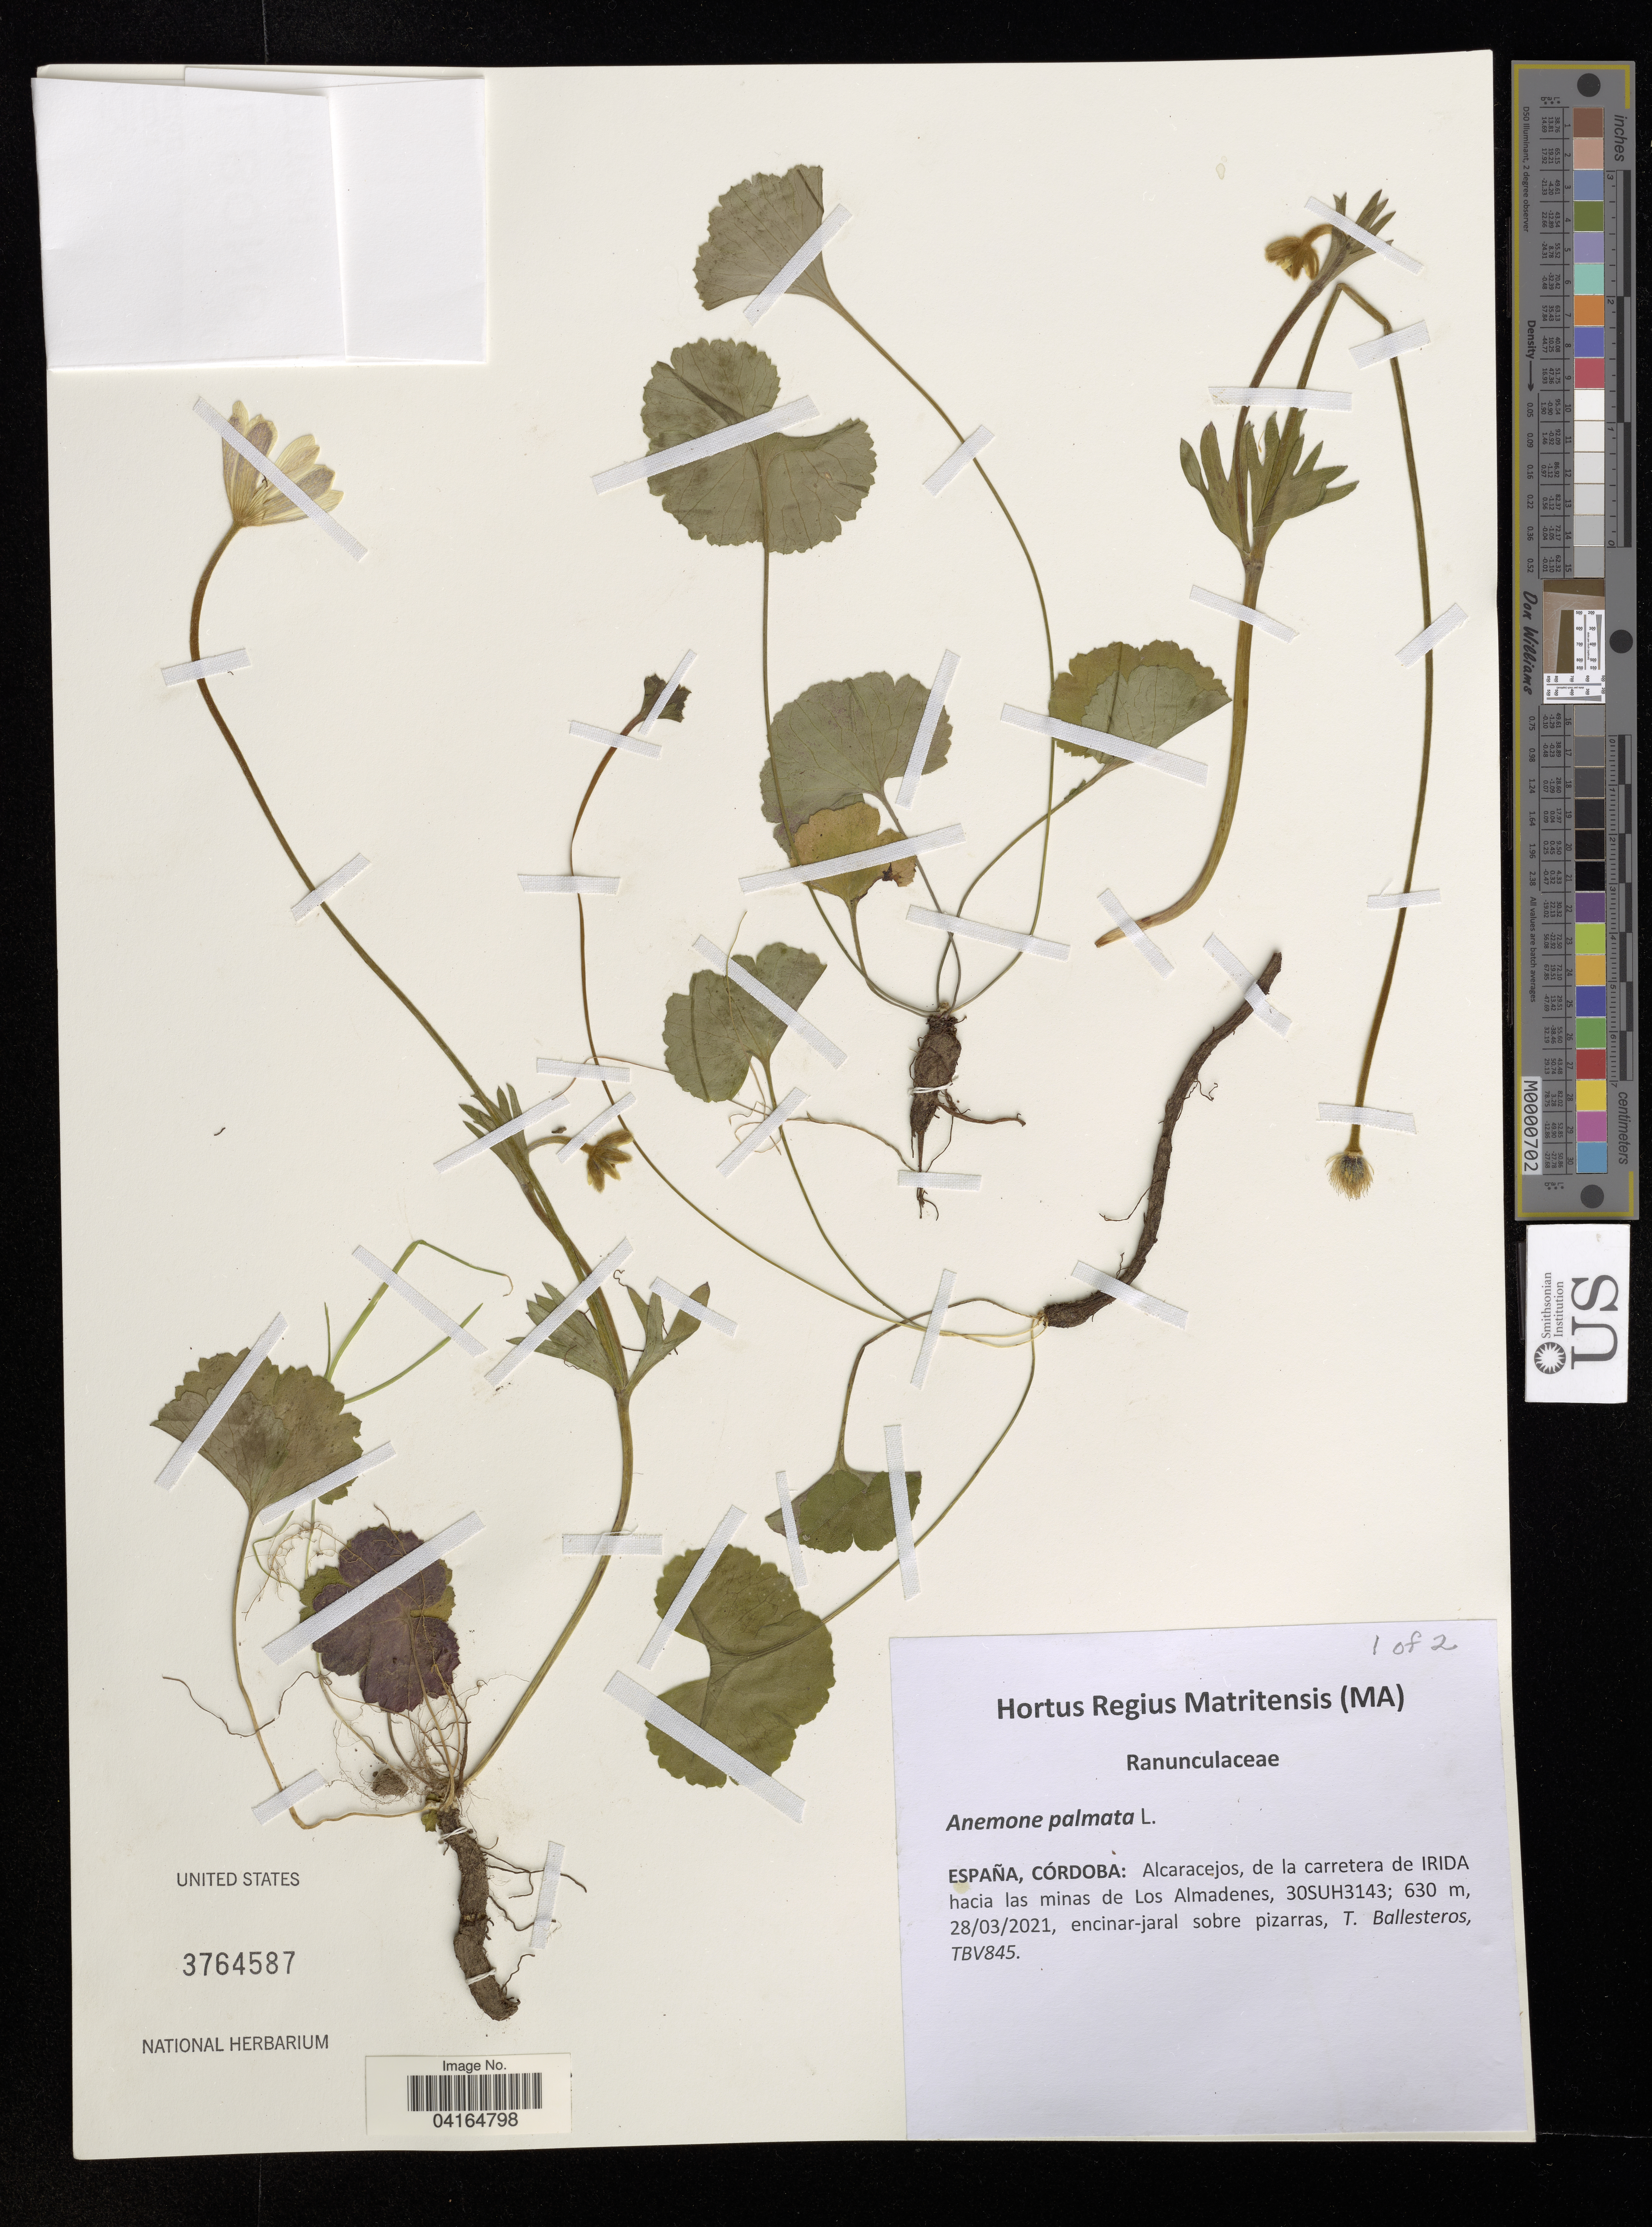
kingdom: Plantae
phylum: Tracheophyta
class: Magnoliopsida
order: Ranunculales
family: Ranunculaceae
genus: Anemone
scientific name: Anemone palmata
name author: L.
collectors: T. Ballesteros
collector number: TBV845.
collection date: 2021-03-28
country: Spain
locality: Córdoba: Alcaracejos, de la carretera de Irida hacia las minas de Los Almadenes.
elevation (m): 630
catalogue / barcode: US 3764587